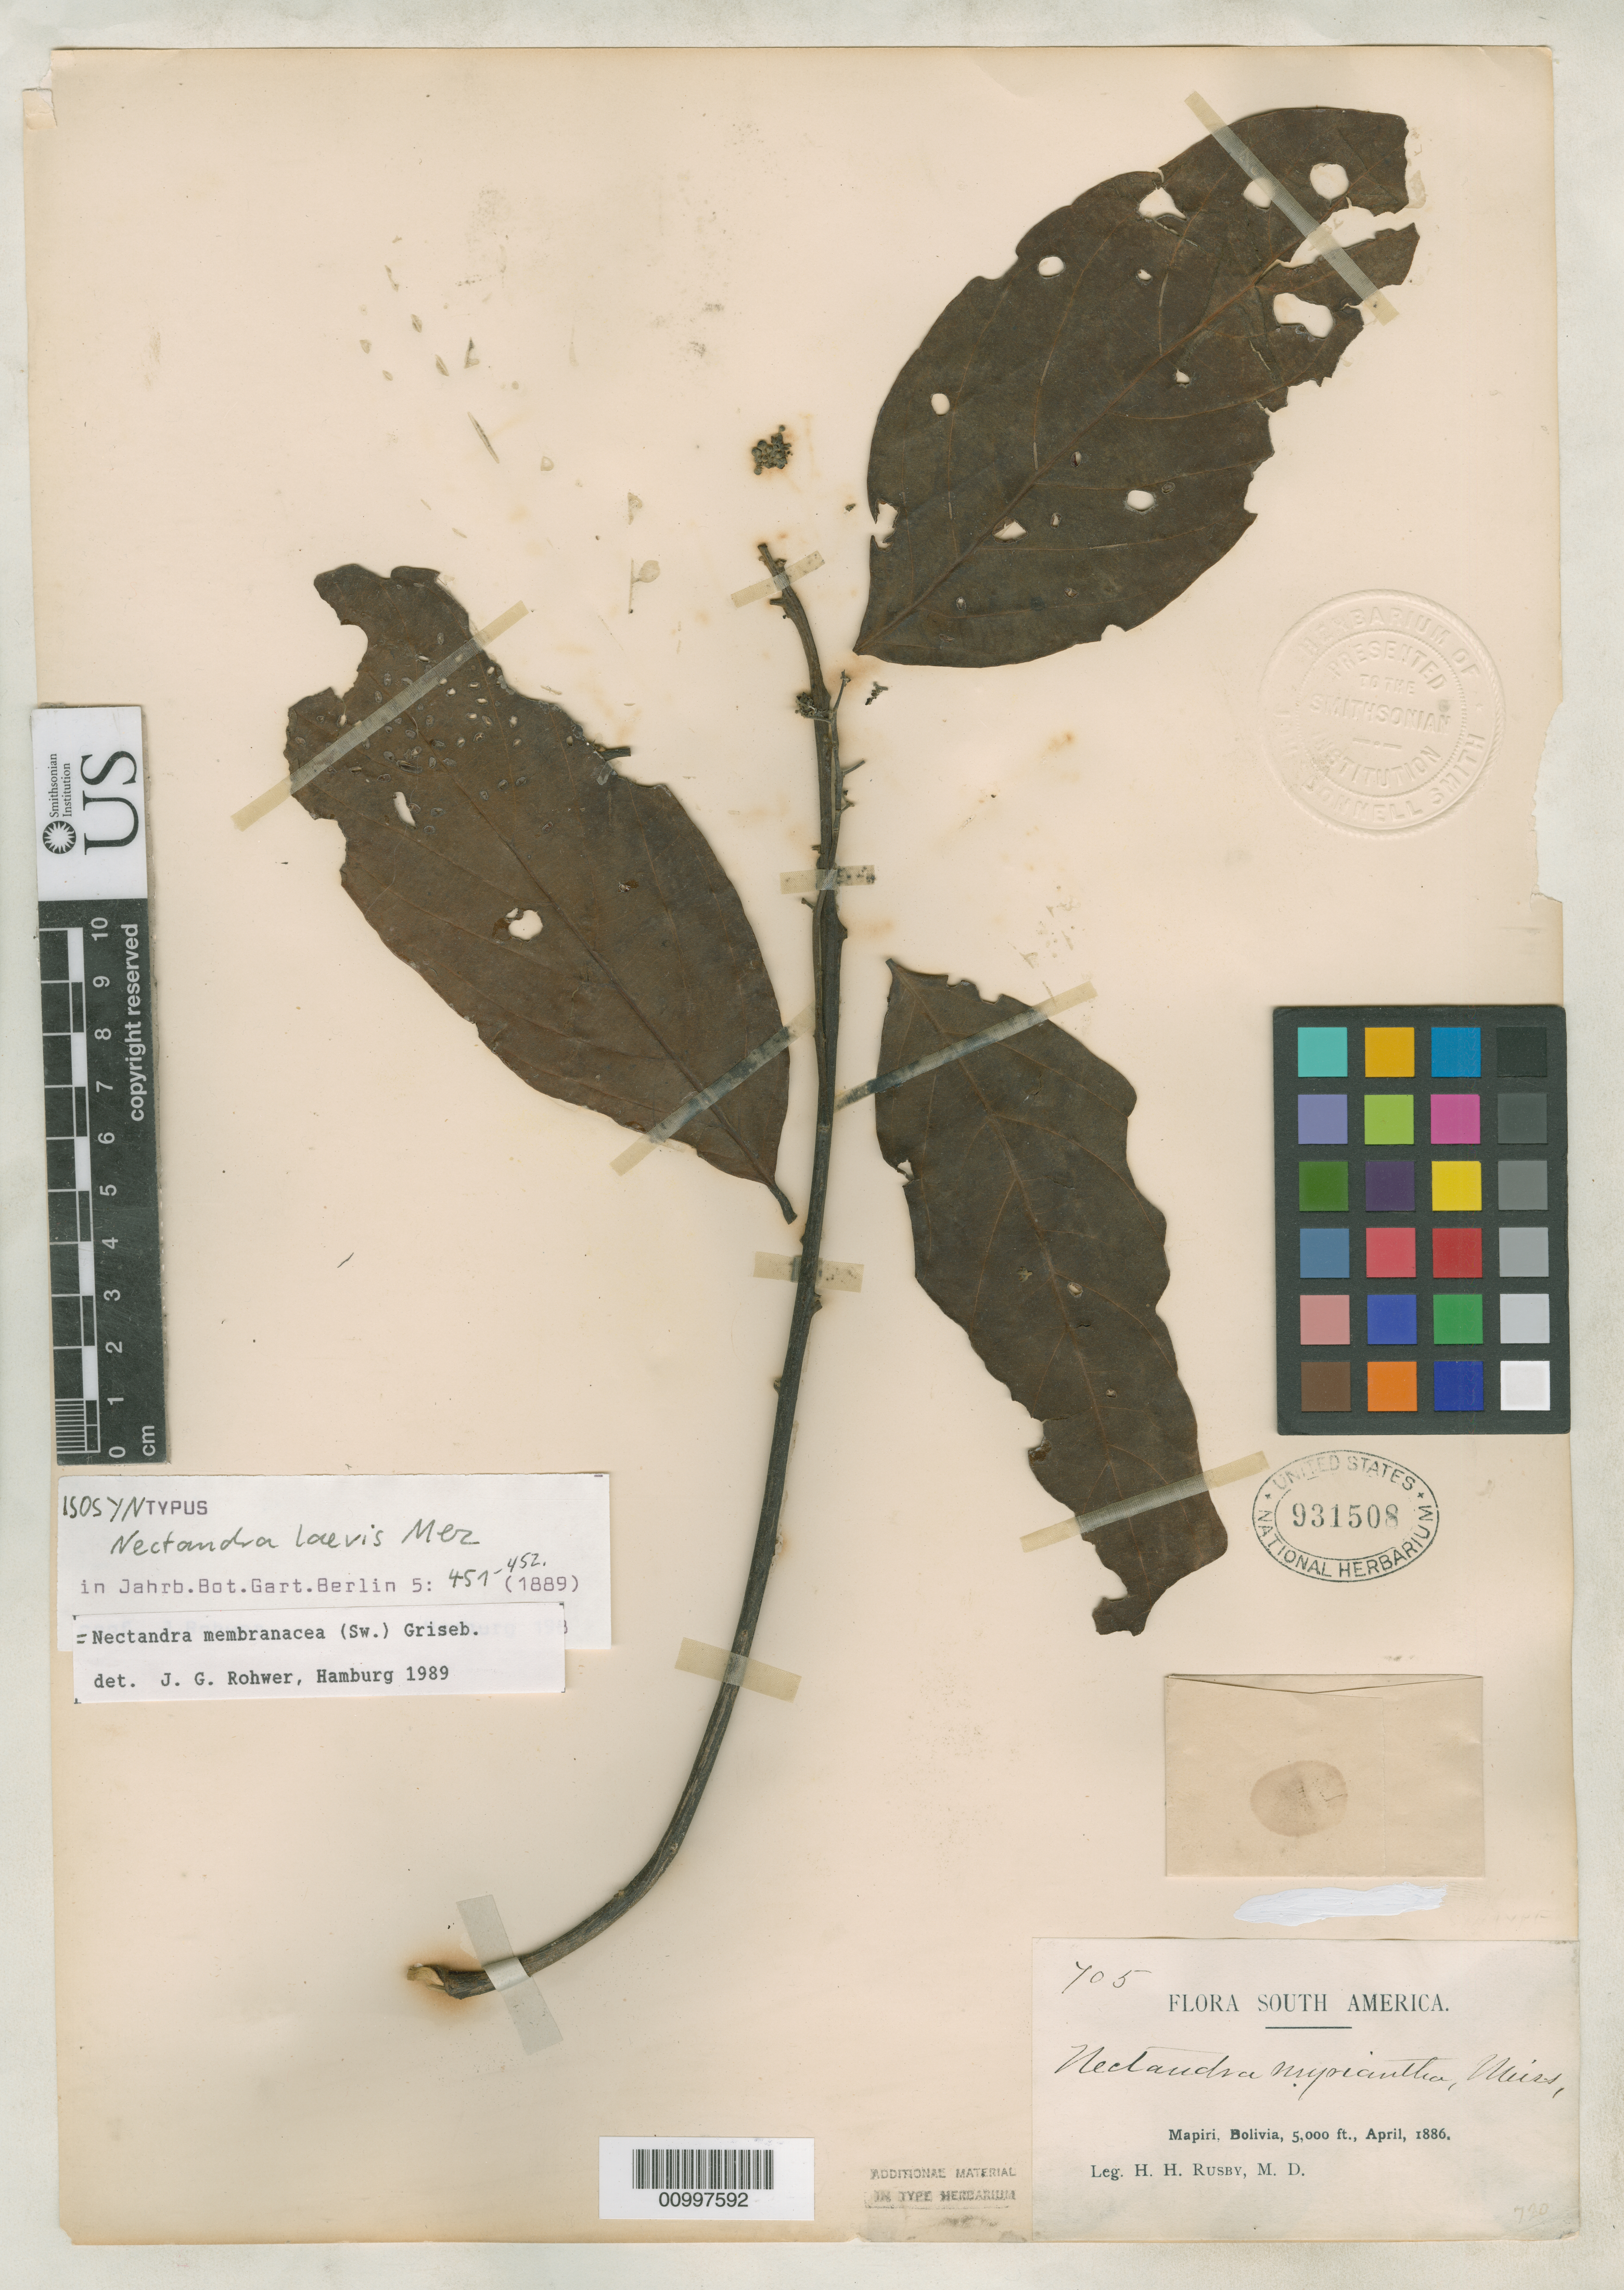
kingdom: Plantae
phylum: Tracheophyta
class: Magnoliopsida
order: Laurales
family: Lauraceae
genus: Nectandra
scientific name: Nectandra laevis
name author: Mez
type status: Isosyntype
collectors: H. H. Rusby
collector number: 105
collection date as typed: April, 1886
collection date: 1886-04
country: Bolivia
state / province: La Páz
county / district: Larecaja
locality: Mapiri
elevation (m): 1524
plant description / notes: Specimen ex John Donnell Smith herbarium.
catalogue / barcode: US 931508